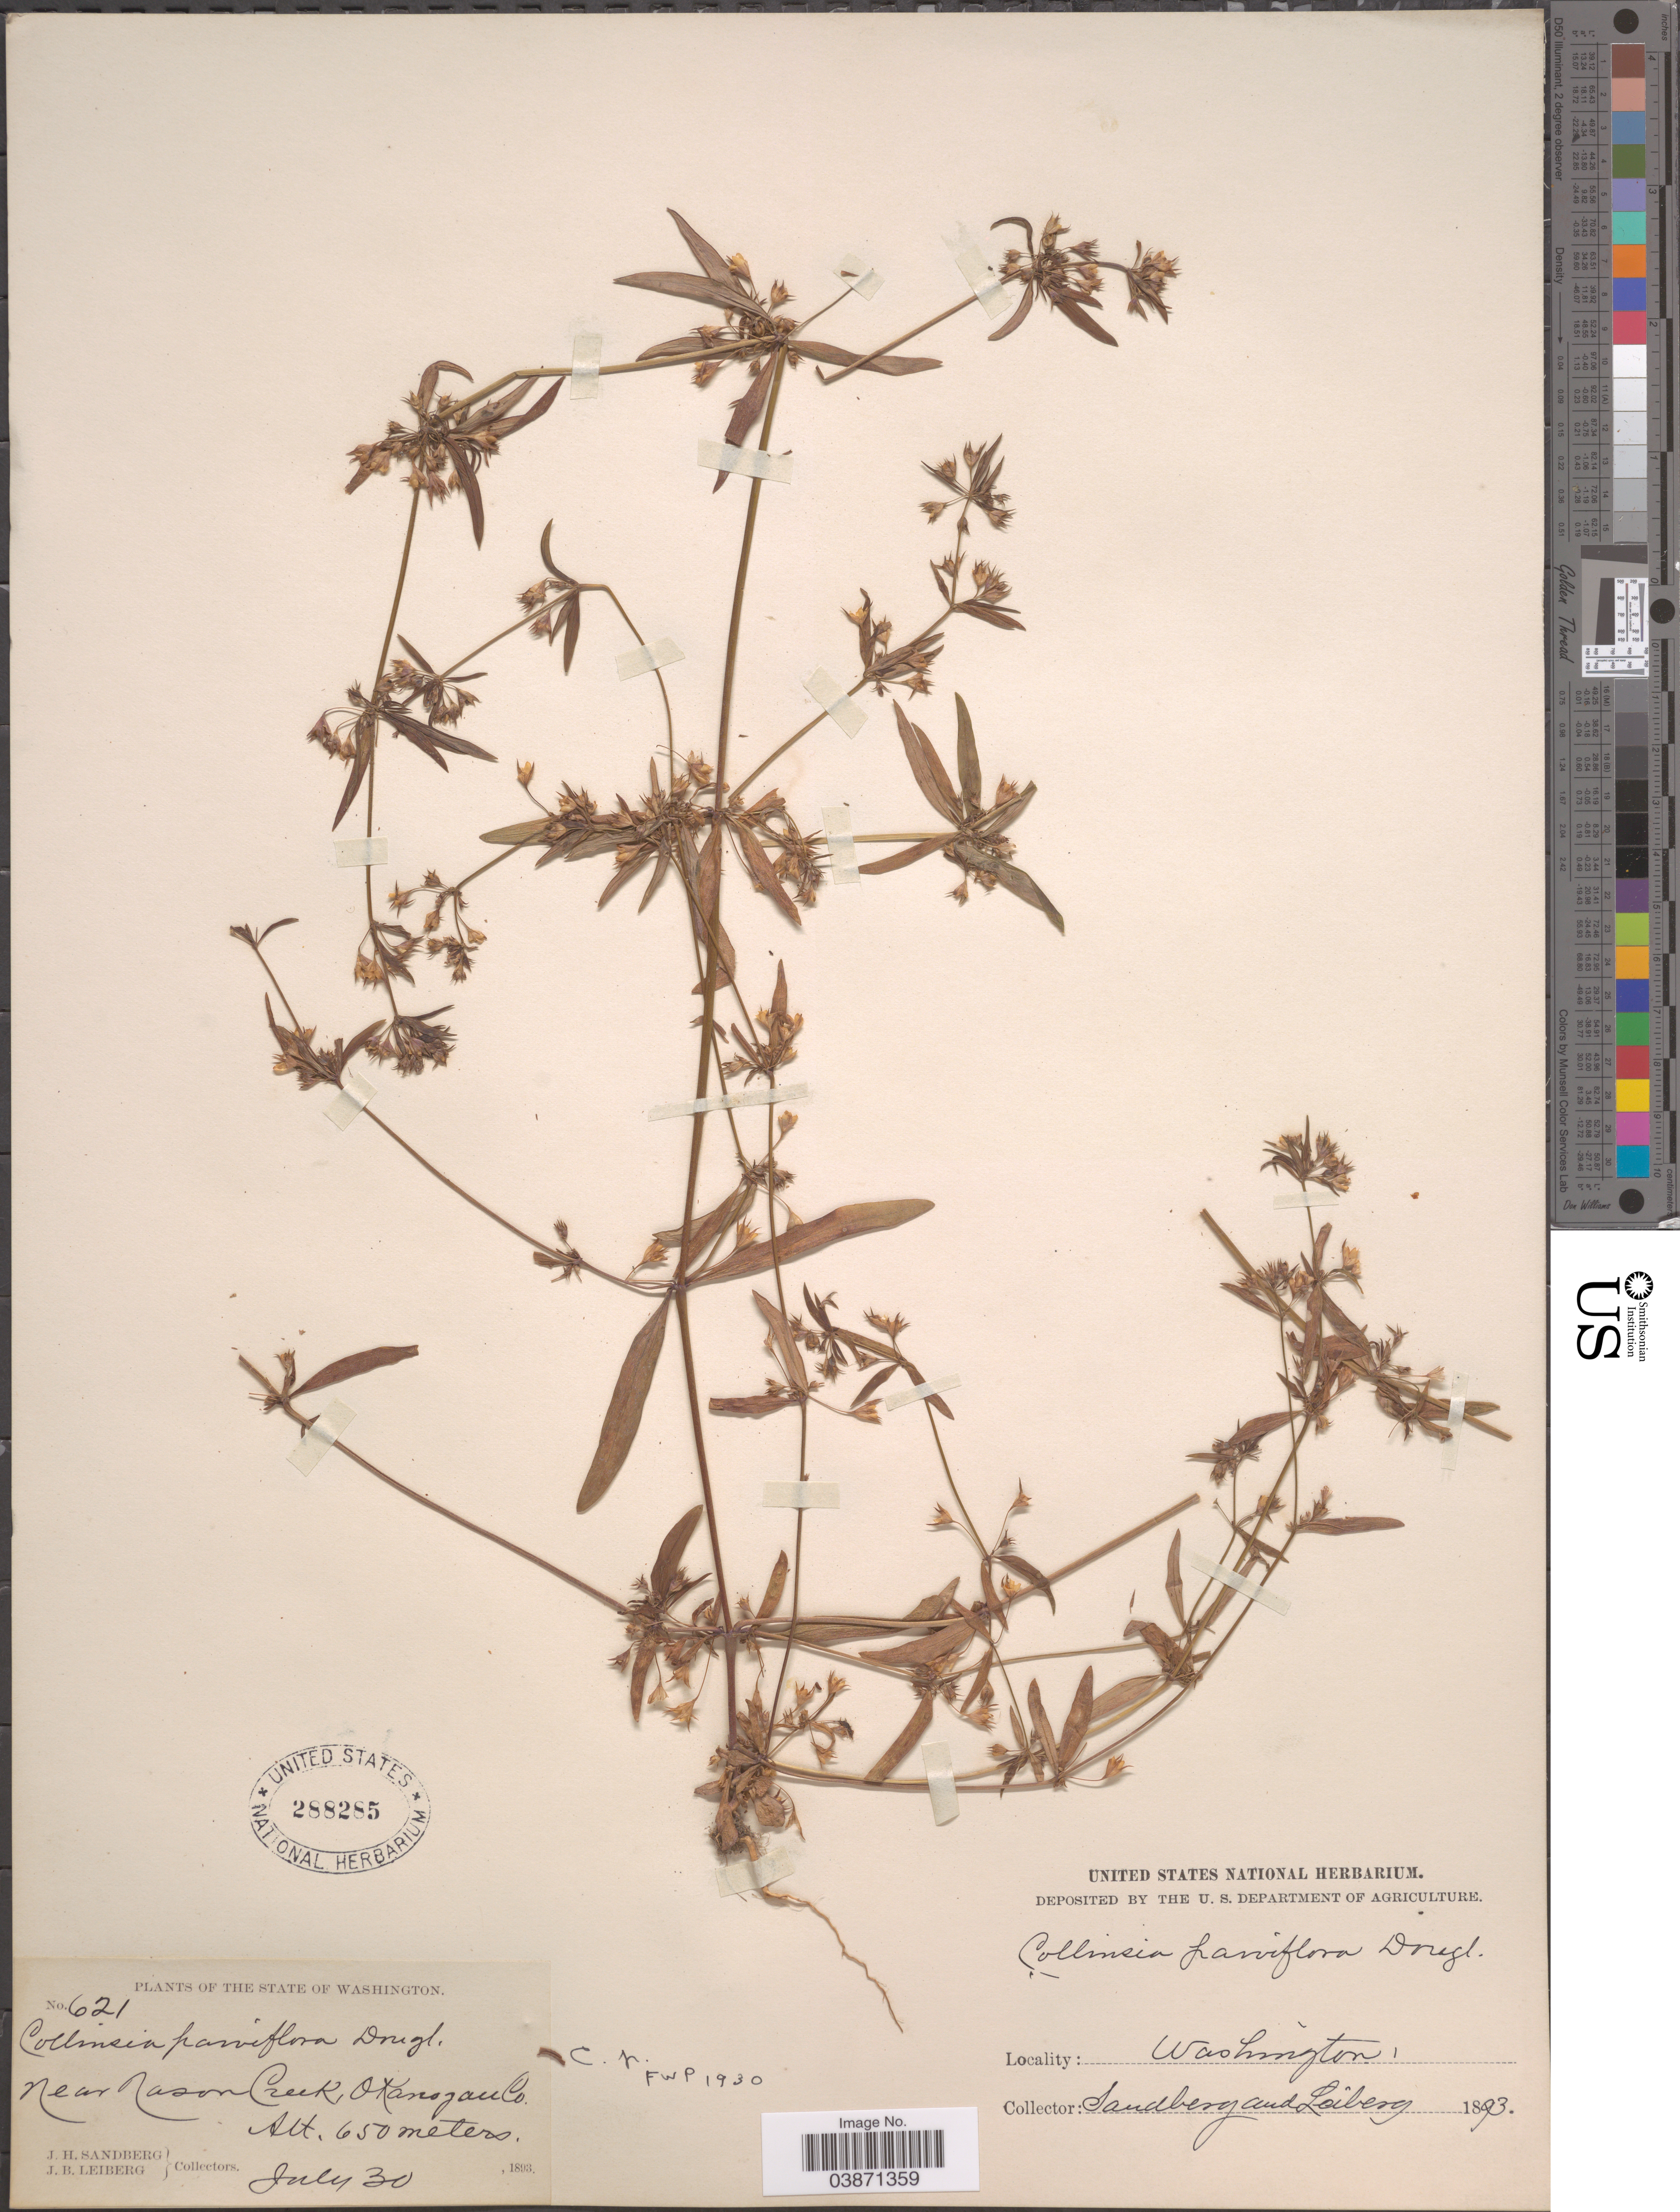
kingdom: Plantae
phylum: Tracheophyta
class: Magnoliopsida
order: Lamiales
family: Plantaginaceae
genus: Collinsia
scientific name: Collinsia parviflora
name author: Douglas ex Lindl.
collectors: J. H. Sandberg & J. B. Leiberg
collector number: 621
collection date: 1893-07-30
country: United States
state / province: Washington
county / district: Okanogan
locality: Near Nason Creek, Okanogan Co.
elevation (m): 650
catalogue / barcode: US 288285